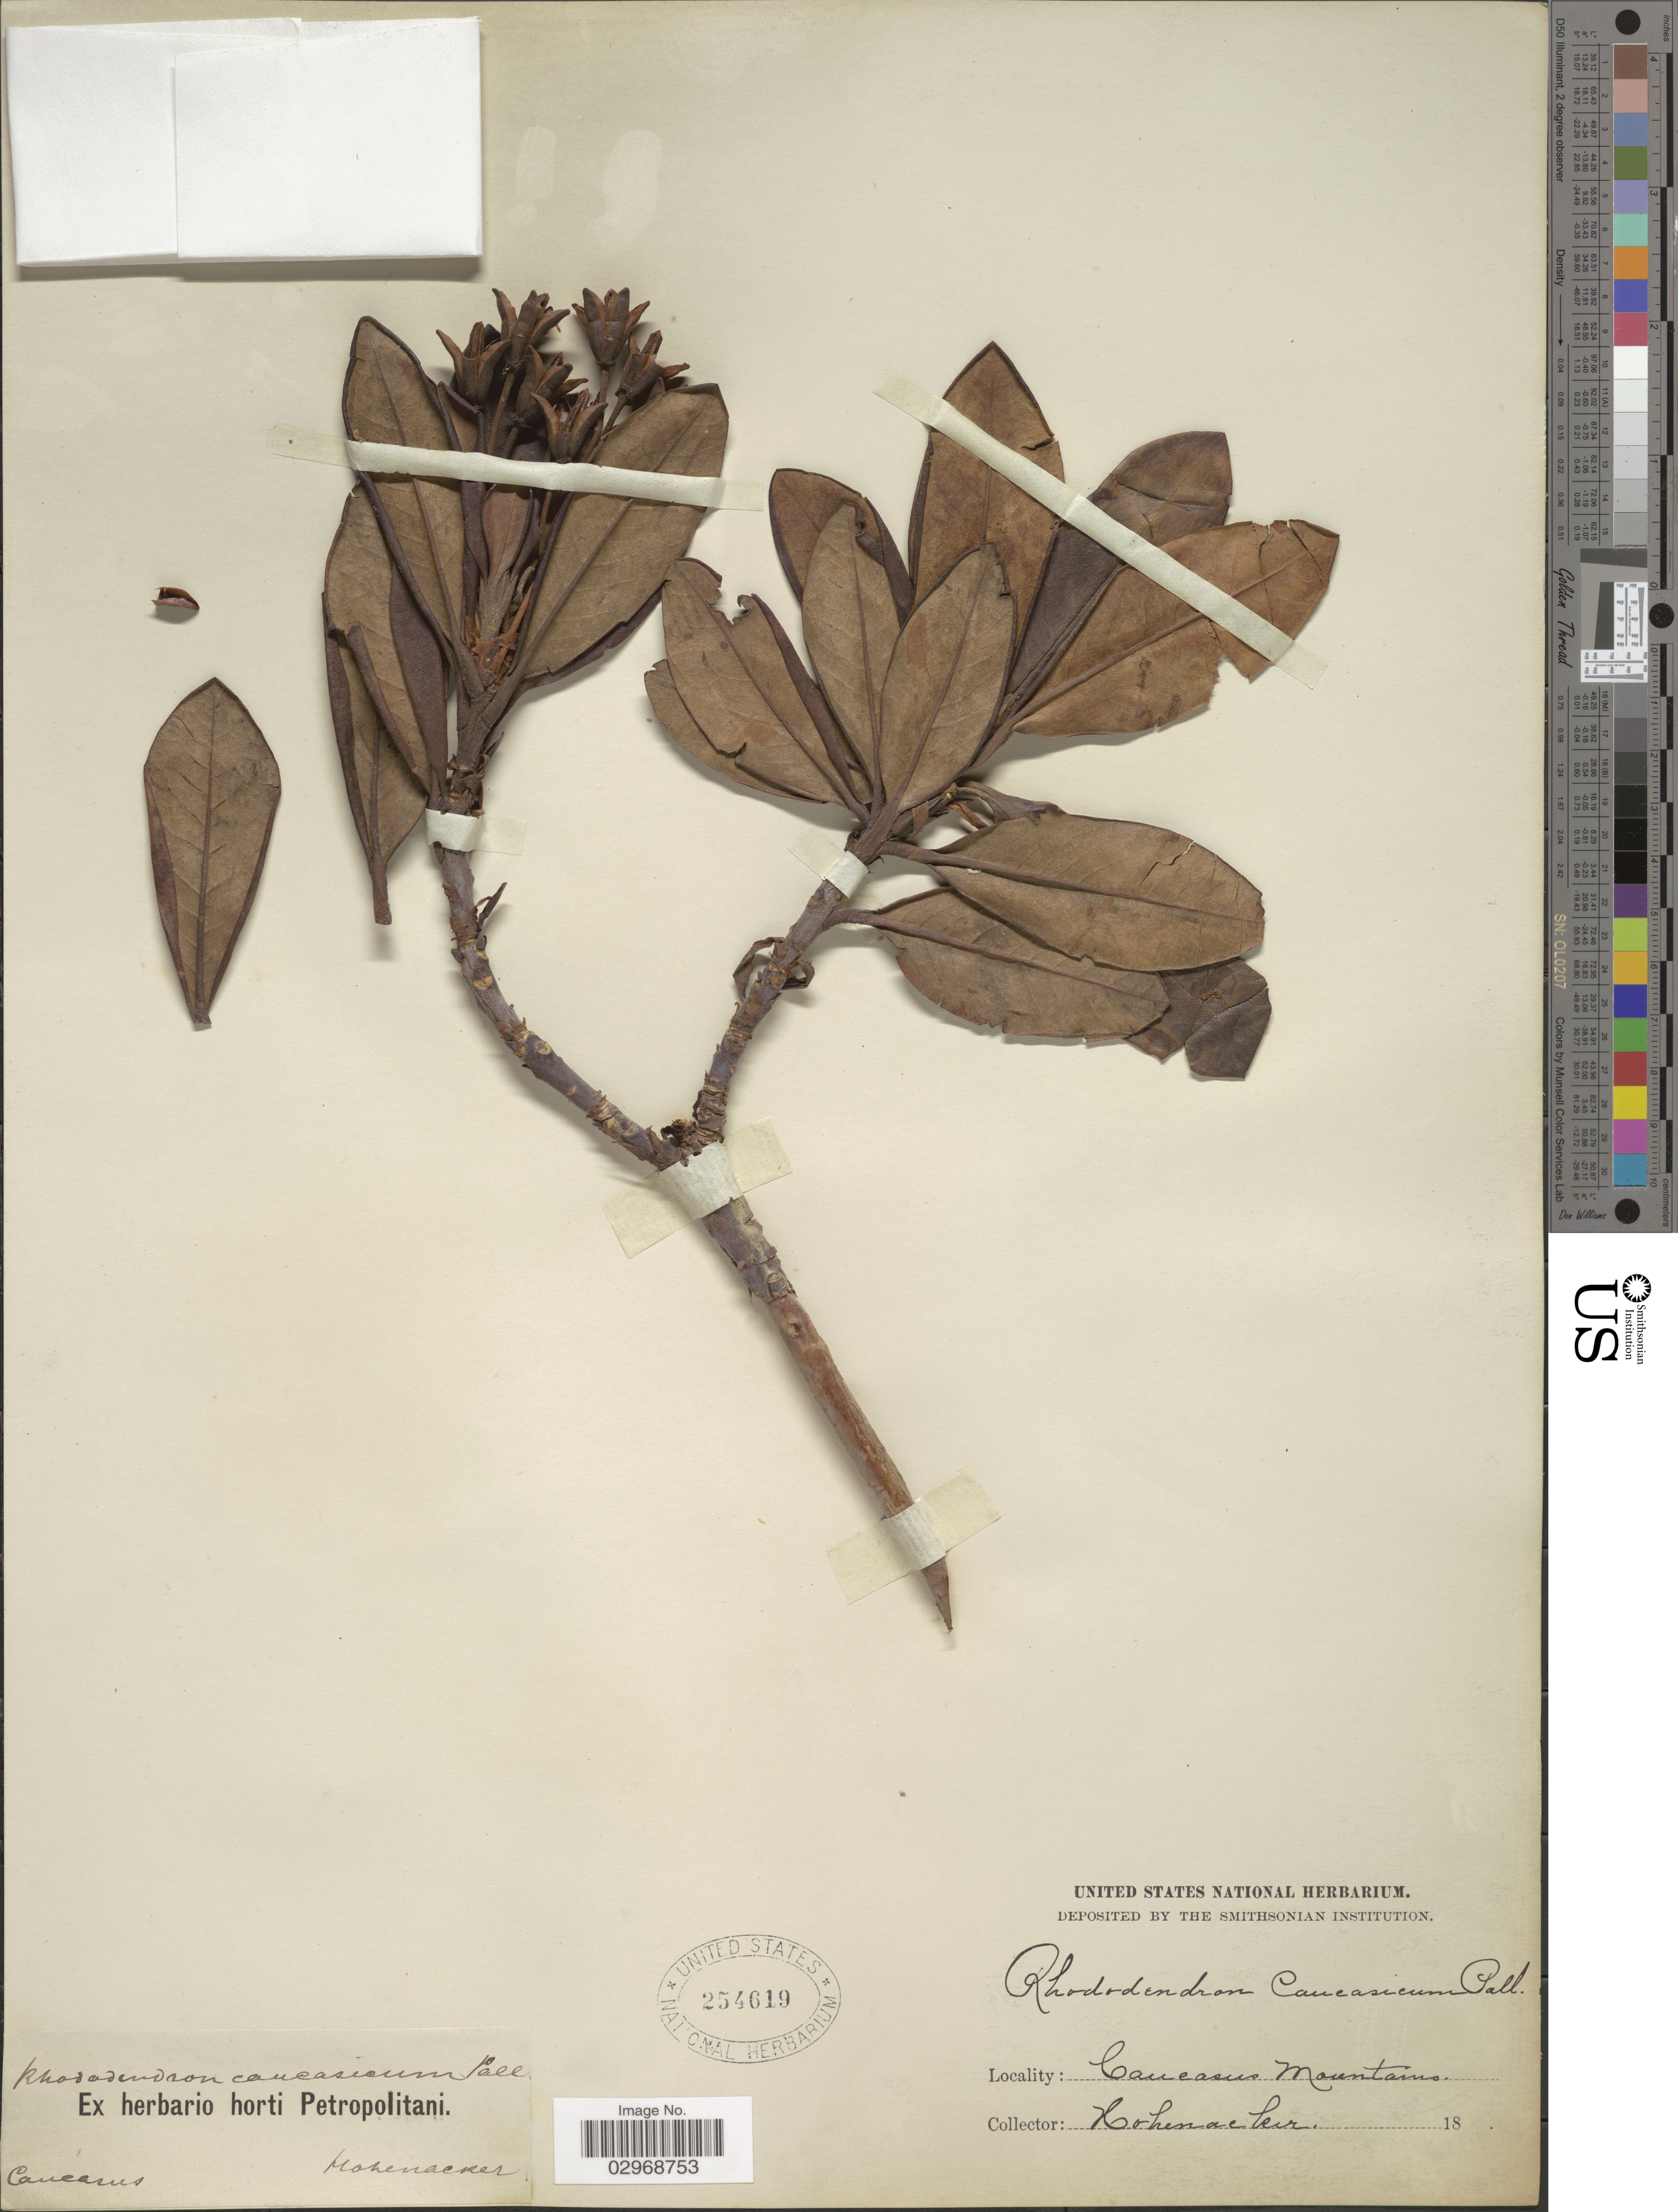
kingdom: Plantae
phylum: Tracheophyta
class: Magnoliopsida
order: Ericales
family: Ericaceae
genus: Rhododendron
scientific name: Rhododendron caucasicum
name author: Pall.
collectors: Hohenacker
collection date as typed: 18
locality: Caucasus Mountains.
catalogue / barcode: US 254619